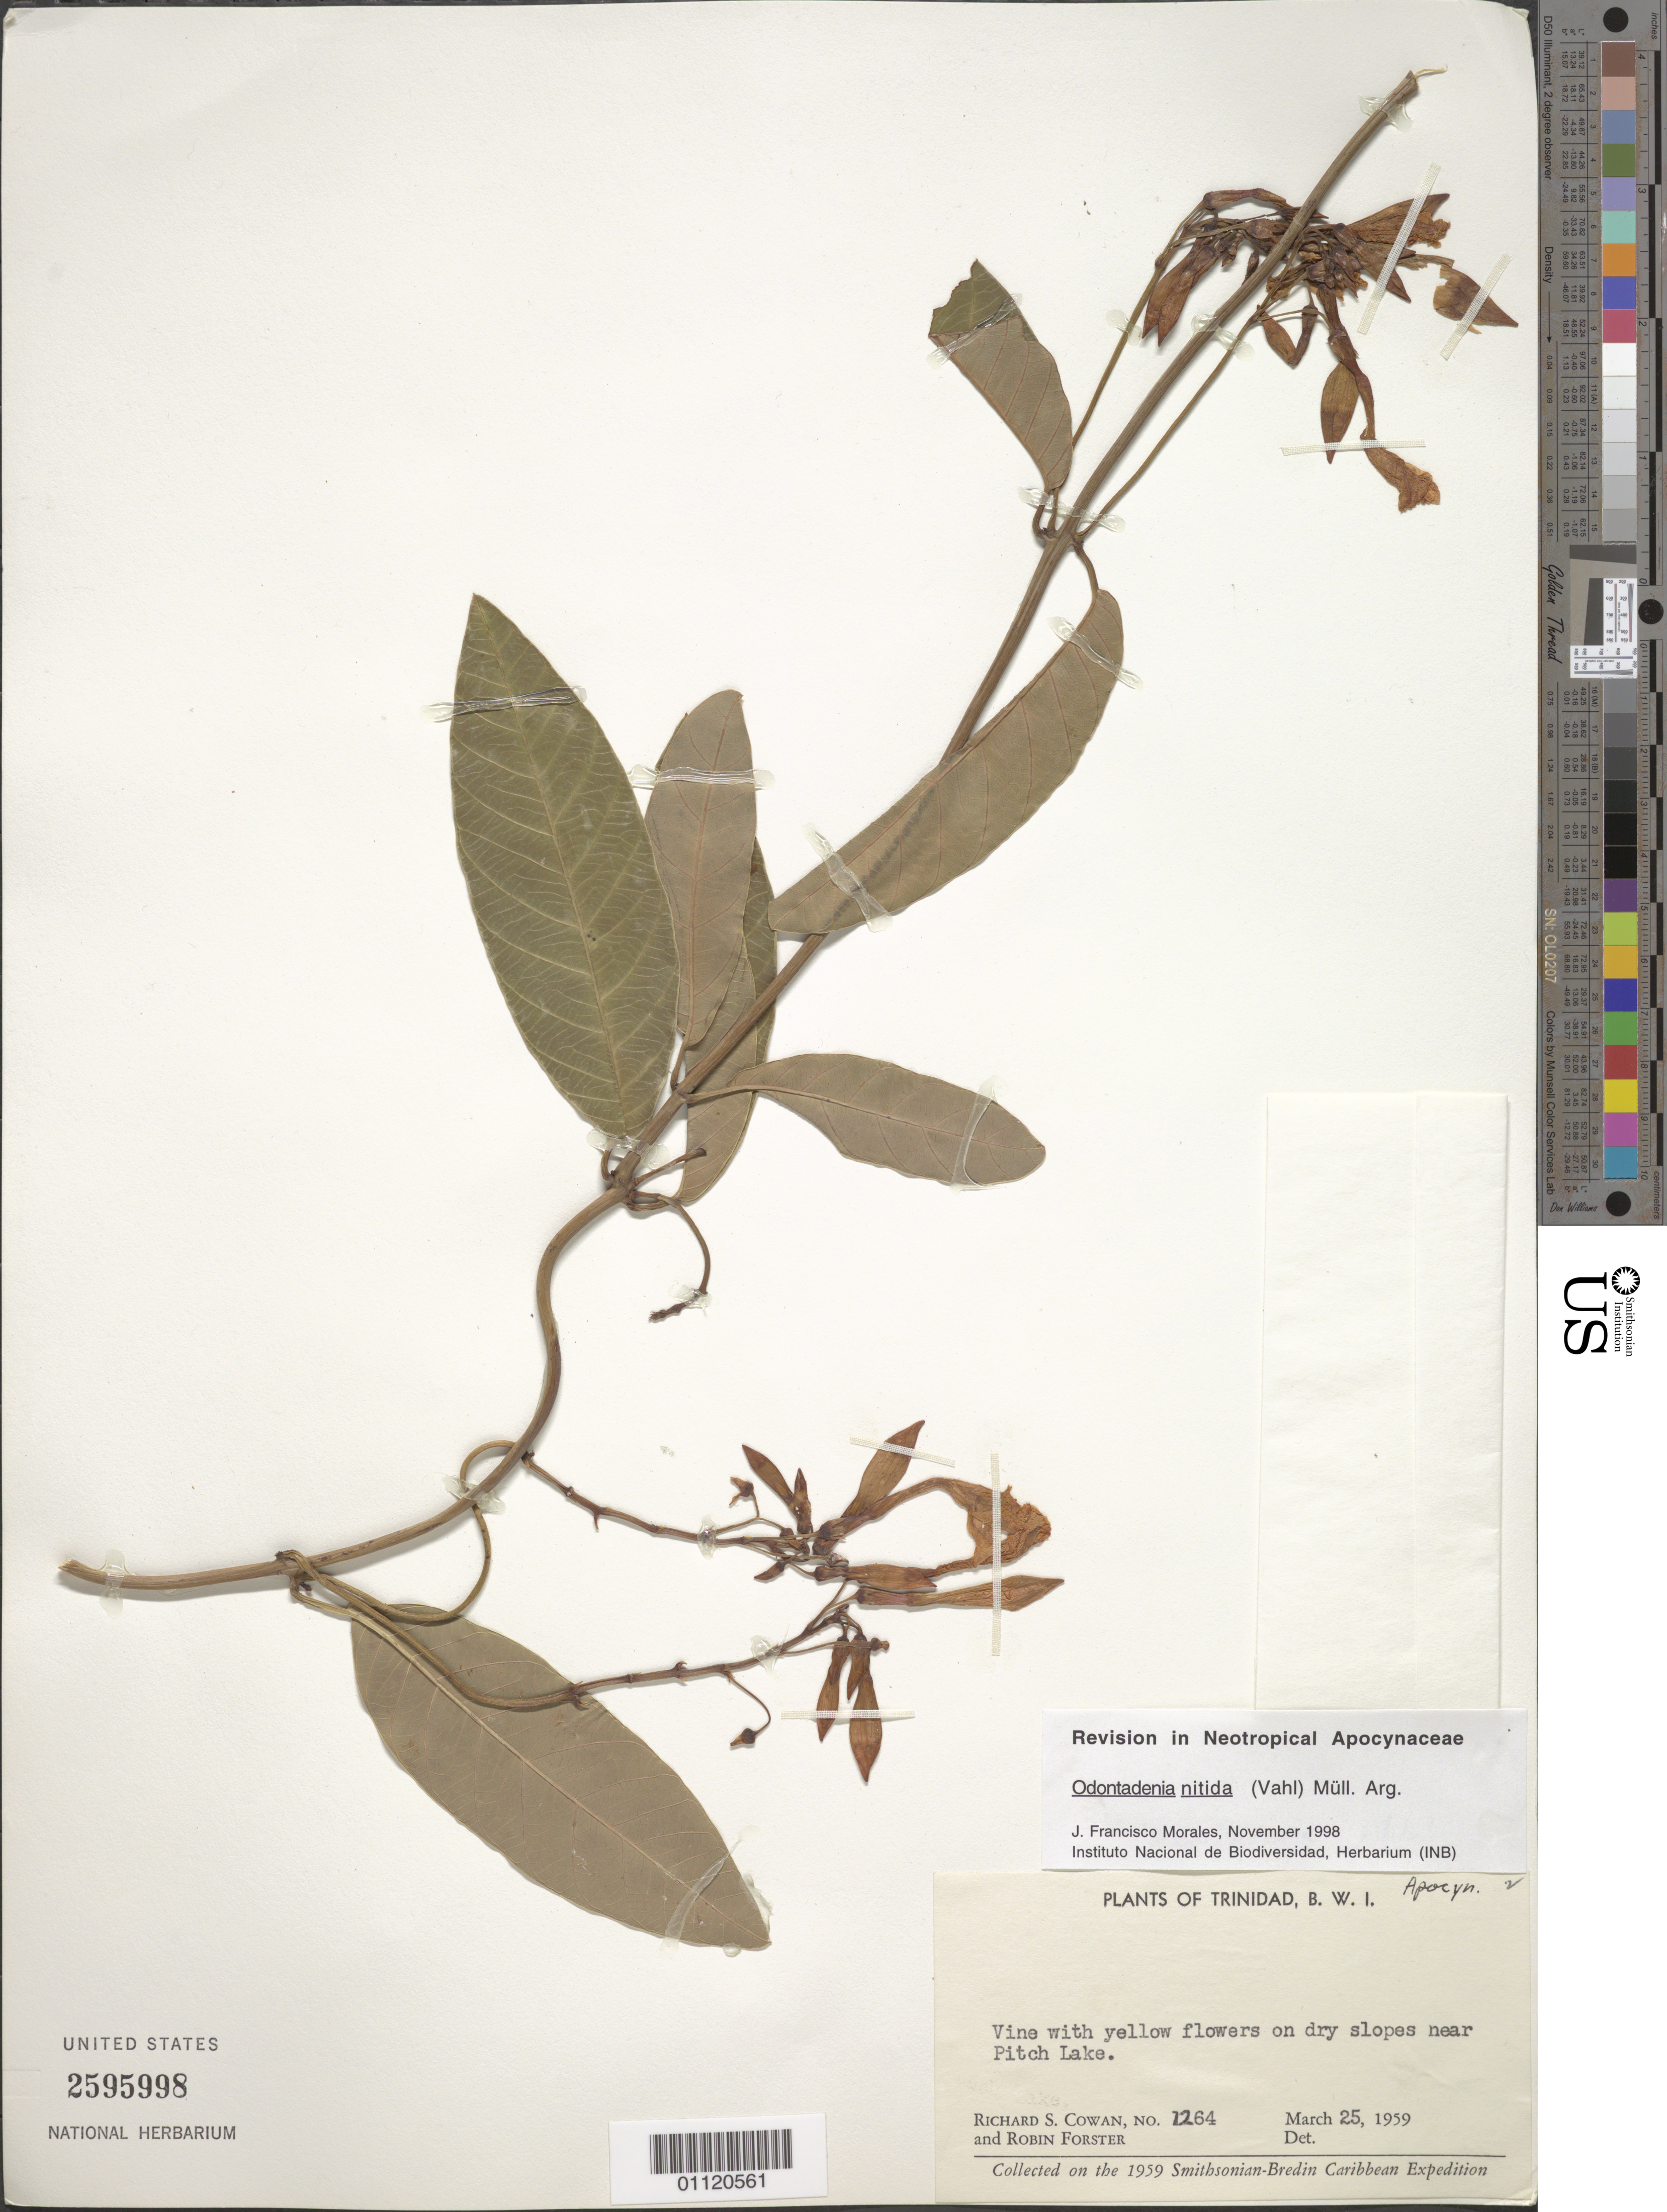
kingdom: Plantae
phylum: Tracheophyta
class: Magnoliopsida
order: Gentianales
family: Apocynaceae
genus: Odontadenia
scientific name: Odontadenia nitida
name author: (Vahl) Müll. Arg.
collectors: R. S. Cowan & R. Forster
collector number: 1264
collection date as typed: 25 Mar 1959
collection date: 1959-03-25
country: Trinidad and Tobago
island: Trinidad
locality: Dry slopes near Pitch Lake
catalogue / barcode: US 2595998